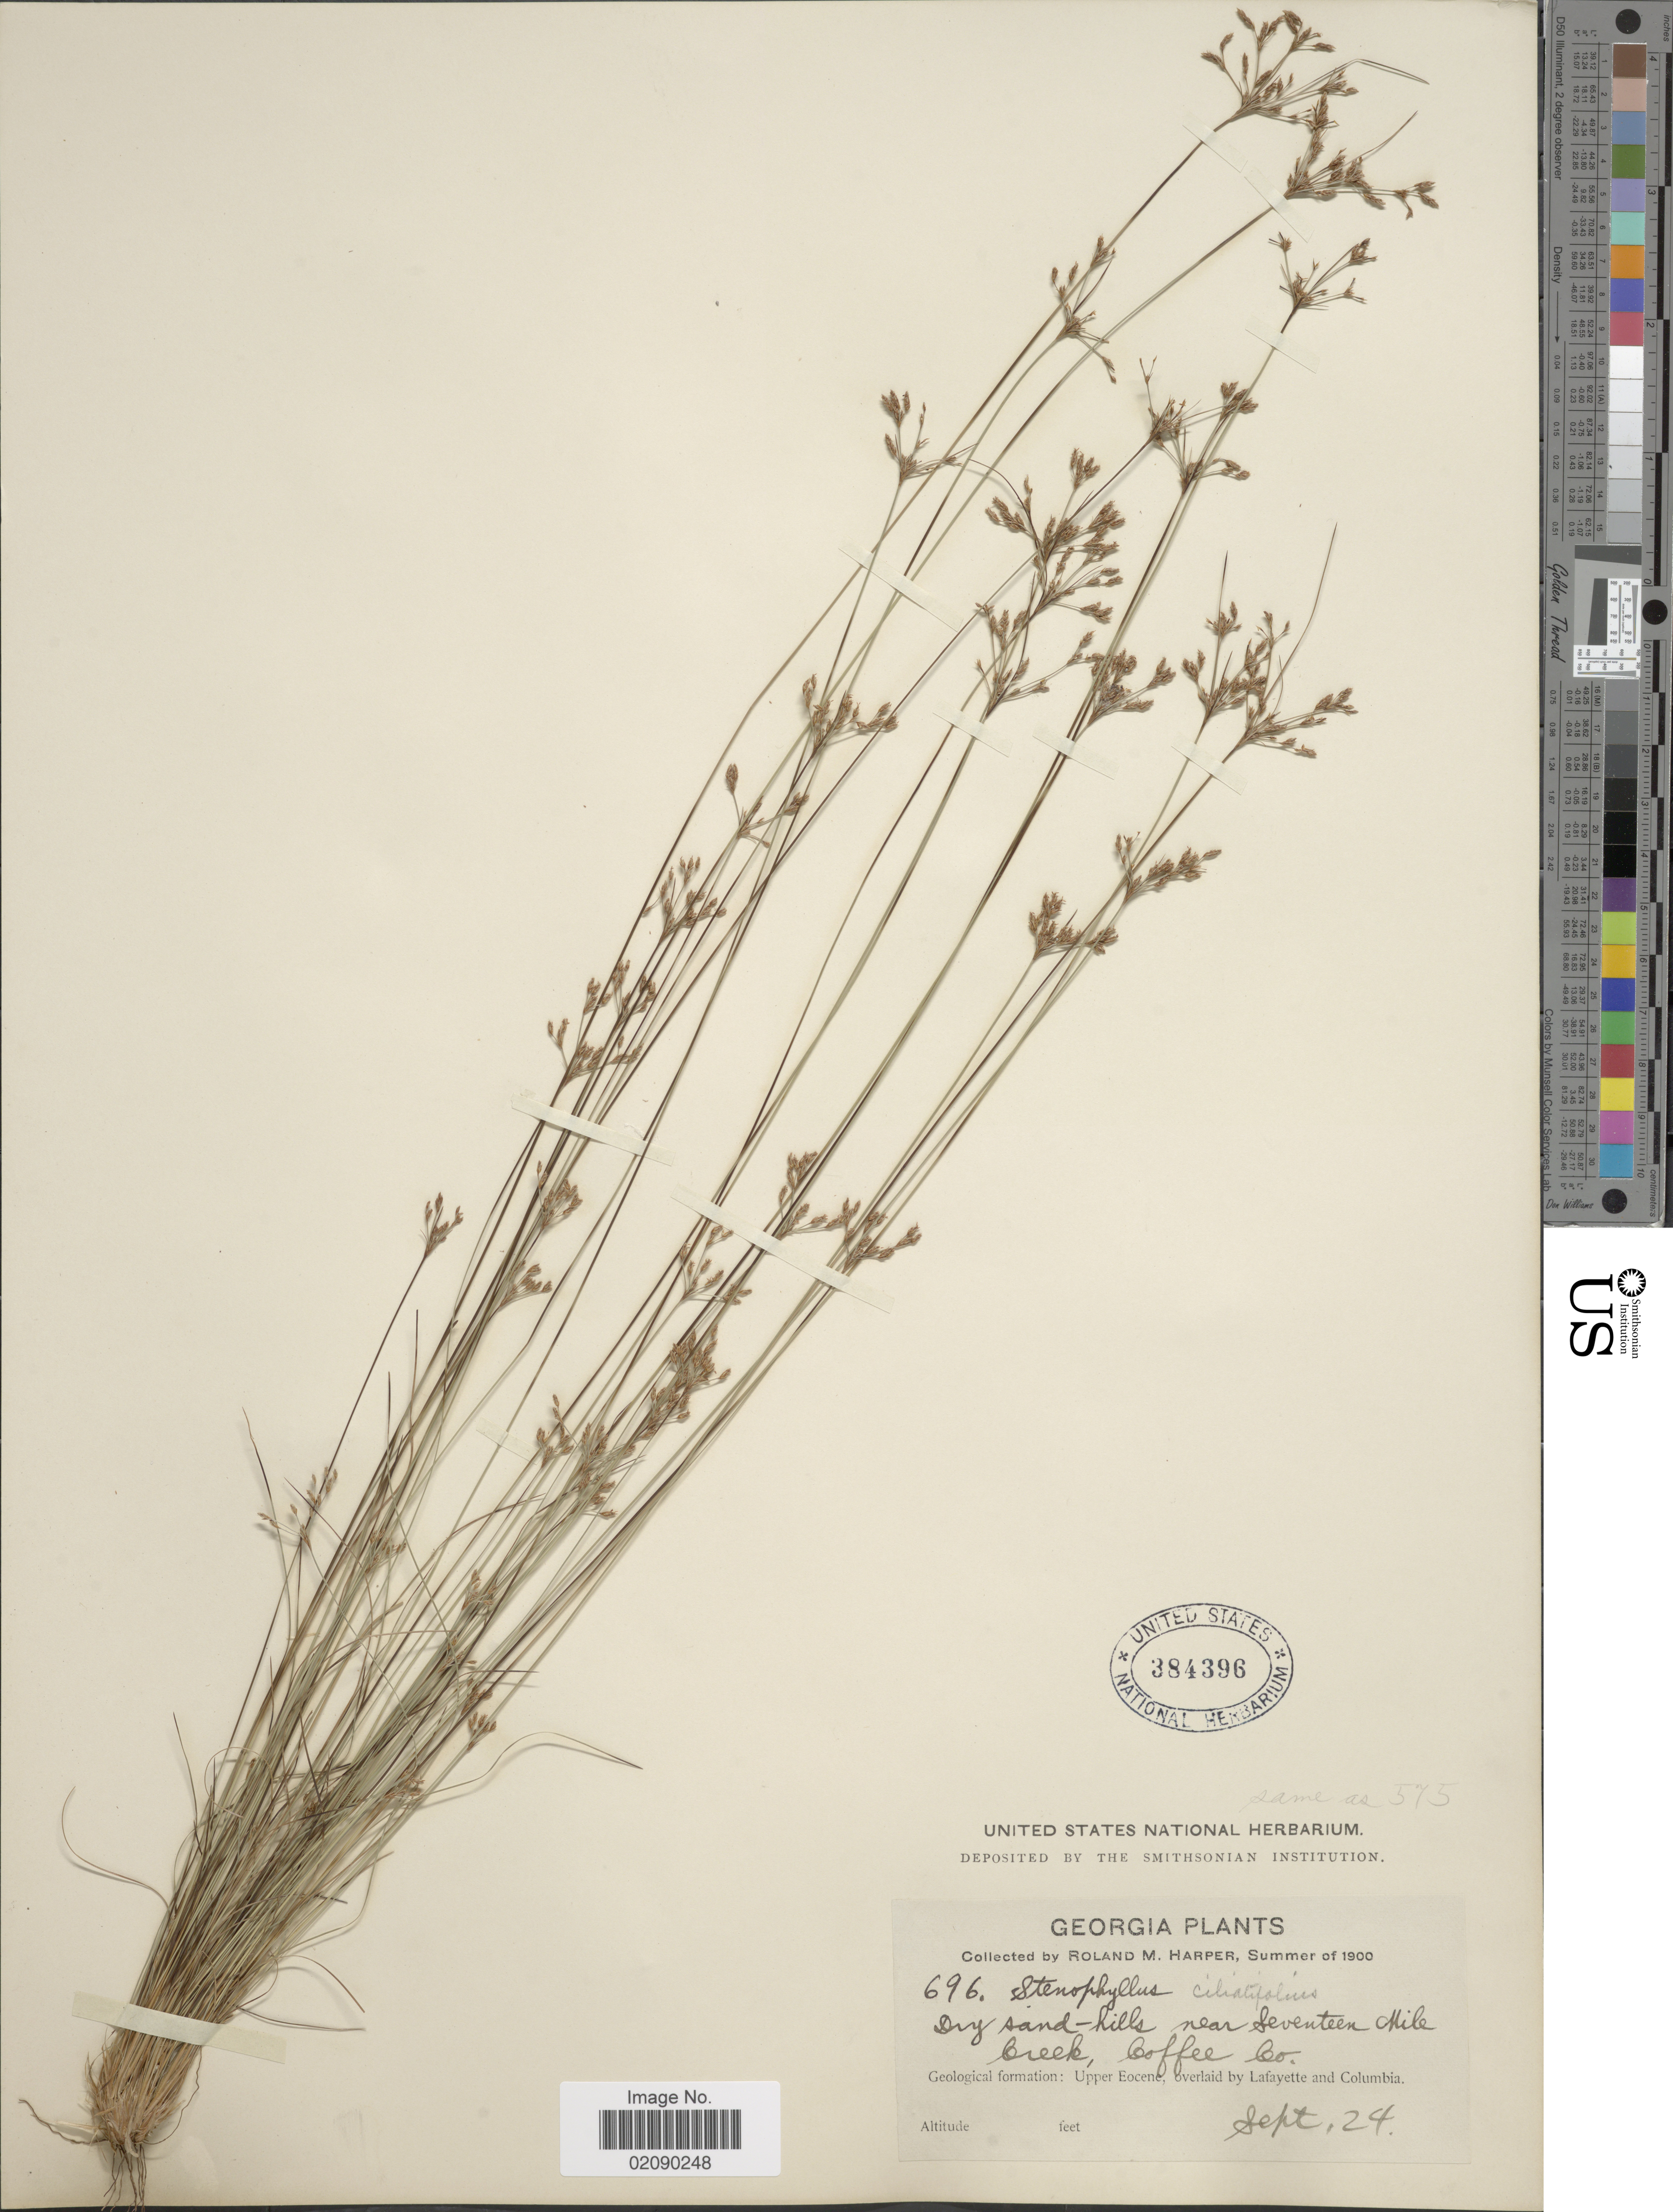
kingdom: Plantae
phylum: Tracheophyta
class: Liliopsida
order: Poales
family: Cyperaceae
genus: Bulbostylis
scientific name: Bulbostylis ciliatifolia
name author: (Elliott) Fernald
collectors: R. M. Harper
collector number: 696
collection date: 1900-09-24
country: United States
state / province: Georgia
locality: Near Seventeen Mile Creek, Coffee Co.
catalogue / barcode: US 384396